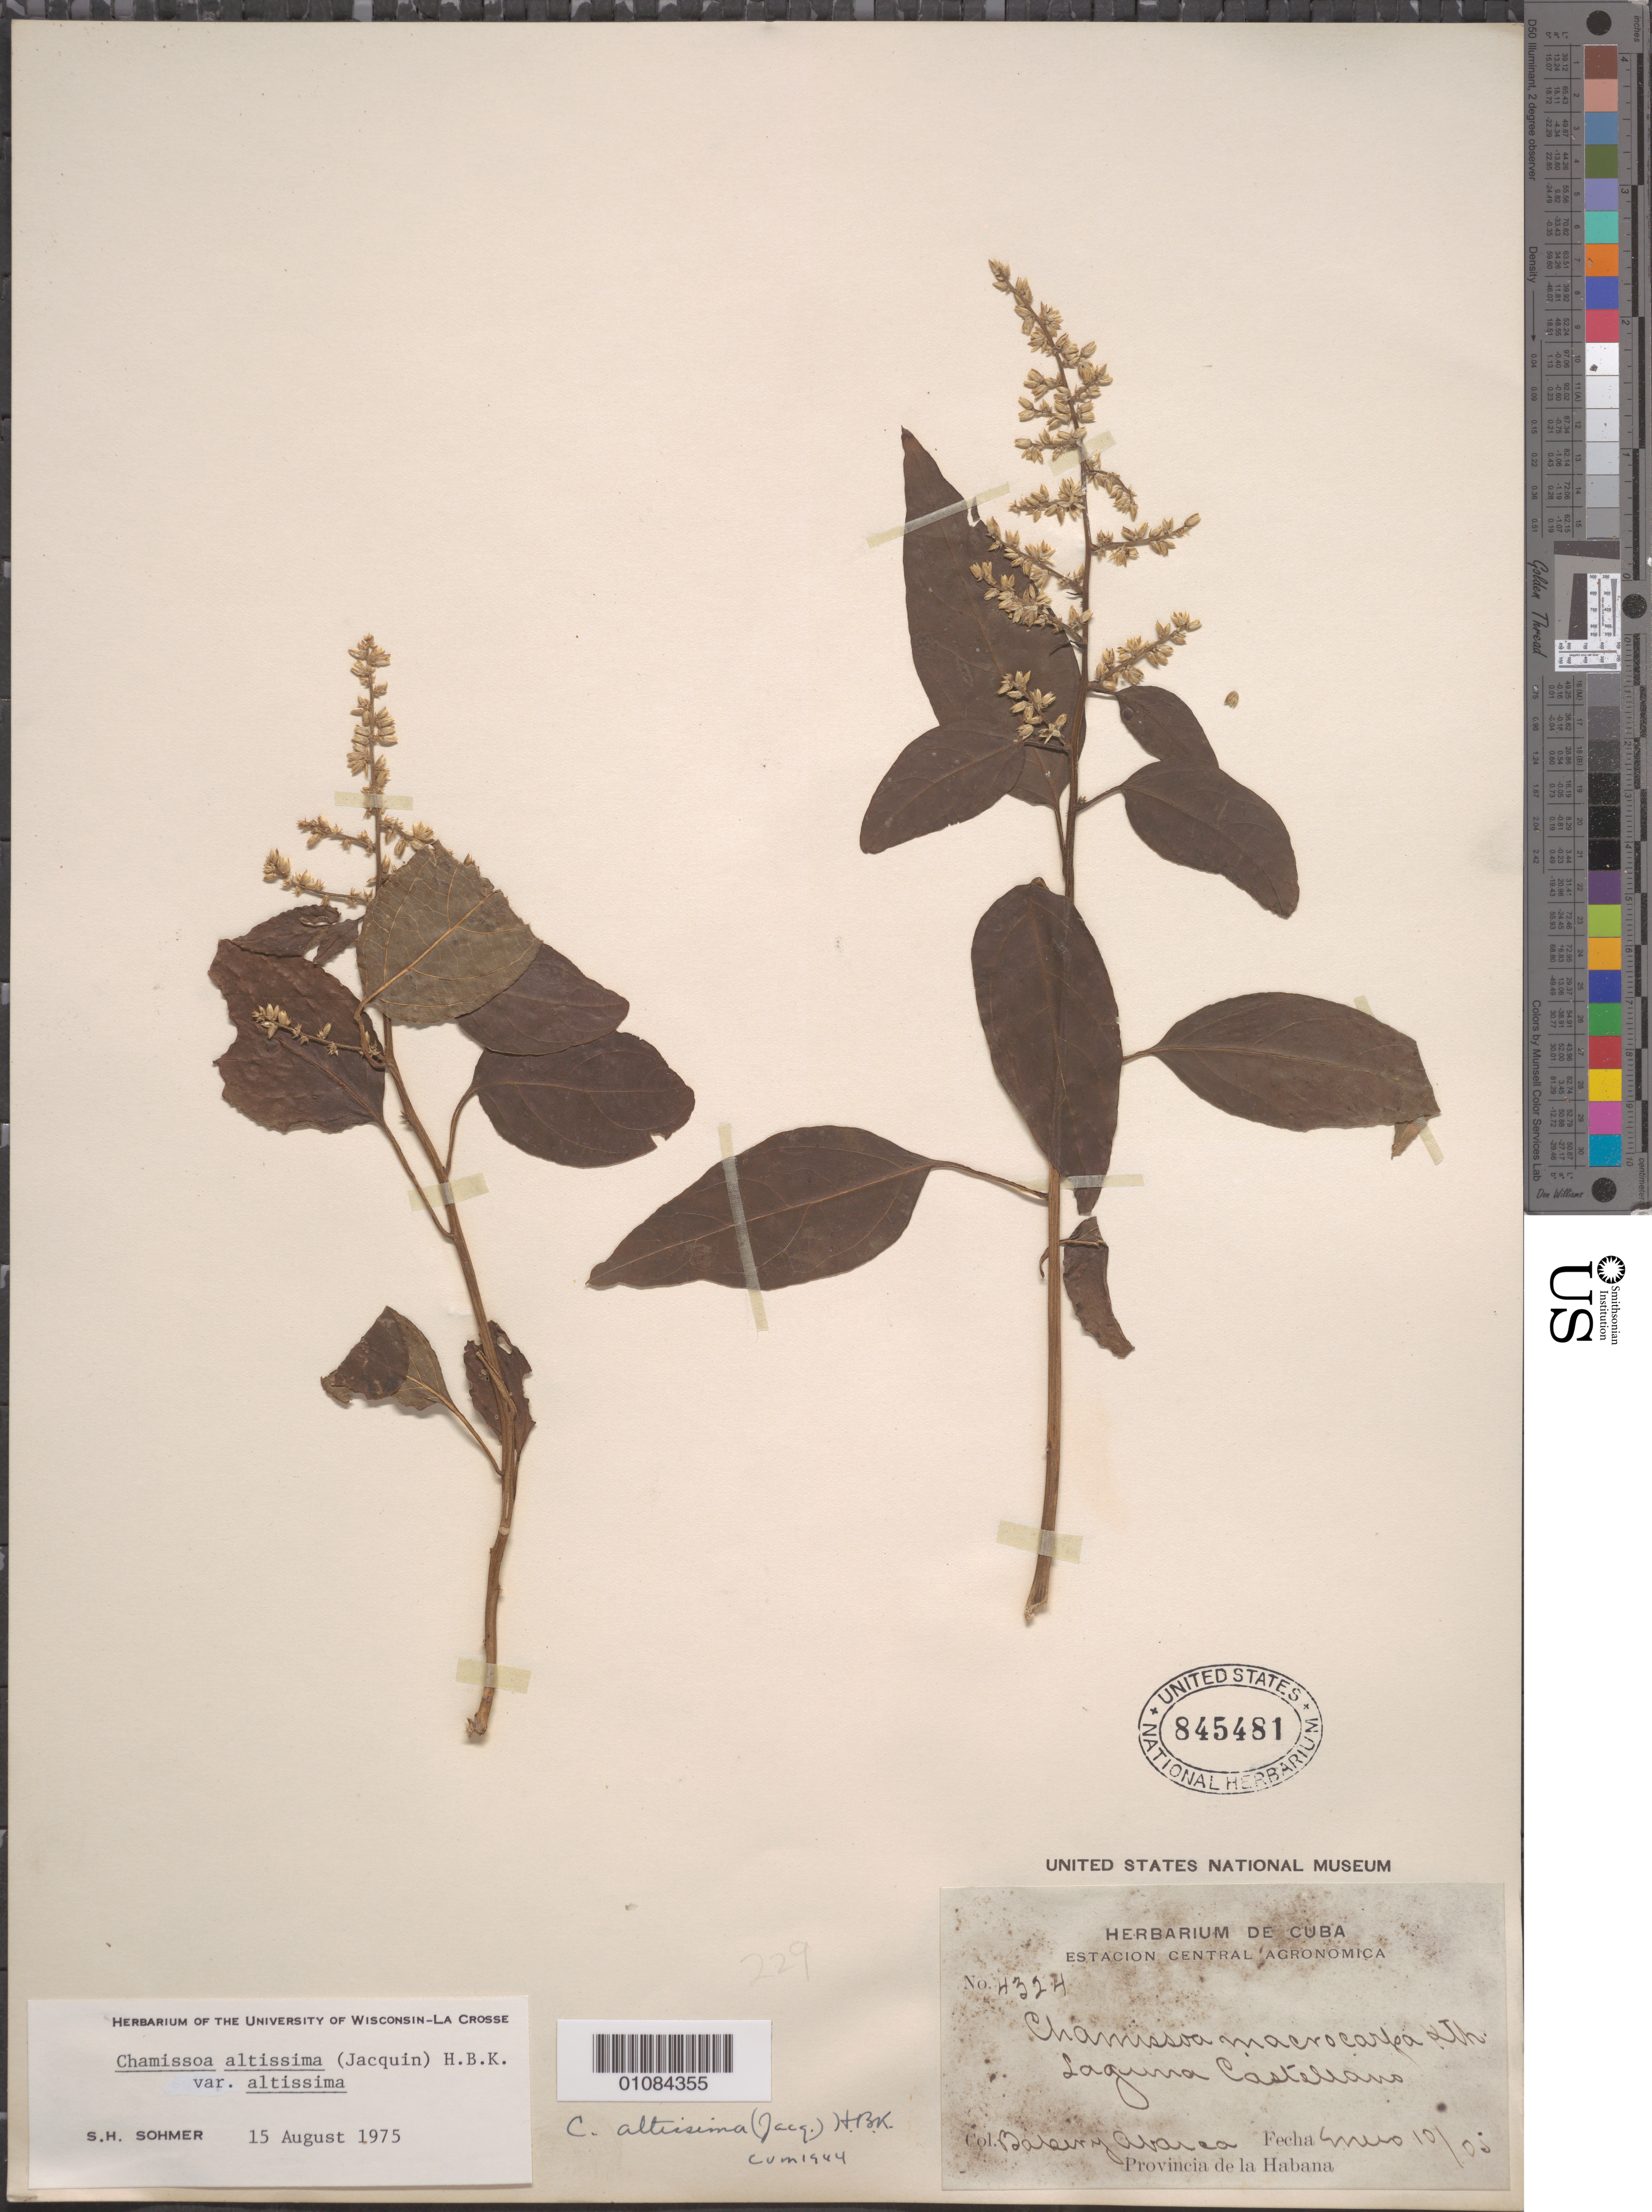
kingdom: Plantae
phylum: Tracheophyta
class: Magnoliopsida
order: Caryophyllales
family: Amaranthaceae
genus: Chamissoa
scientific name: Chamissoa altissima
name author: (Jacq.) Kunth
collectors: R. F. Baker & M. Abarca y Vascquez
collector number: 4324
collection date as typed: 10 Jan 1905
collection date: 1905-01-10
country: Cuba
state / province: La Habana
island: Cuba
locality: Laguna Castellano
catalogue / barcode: US 845481